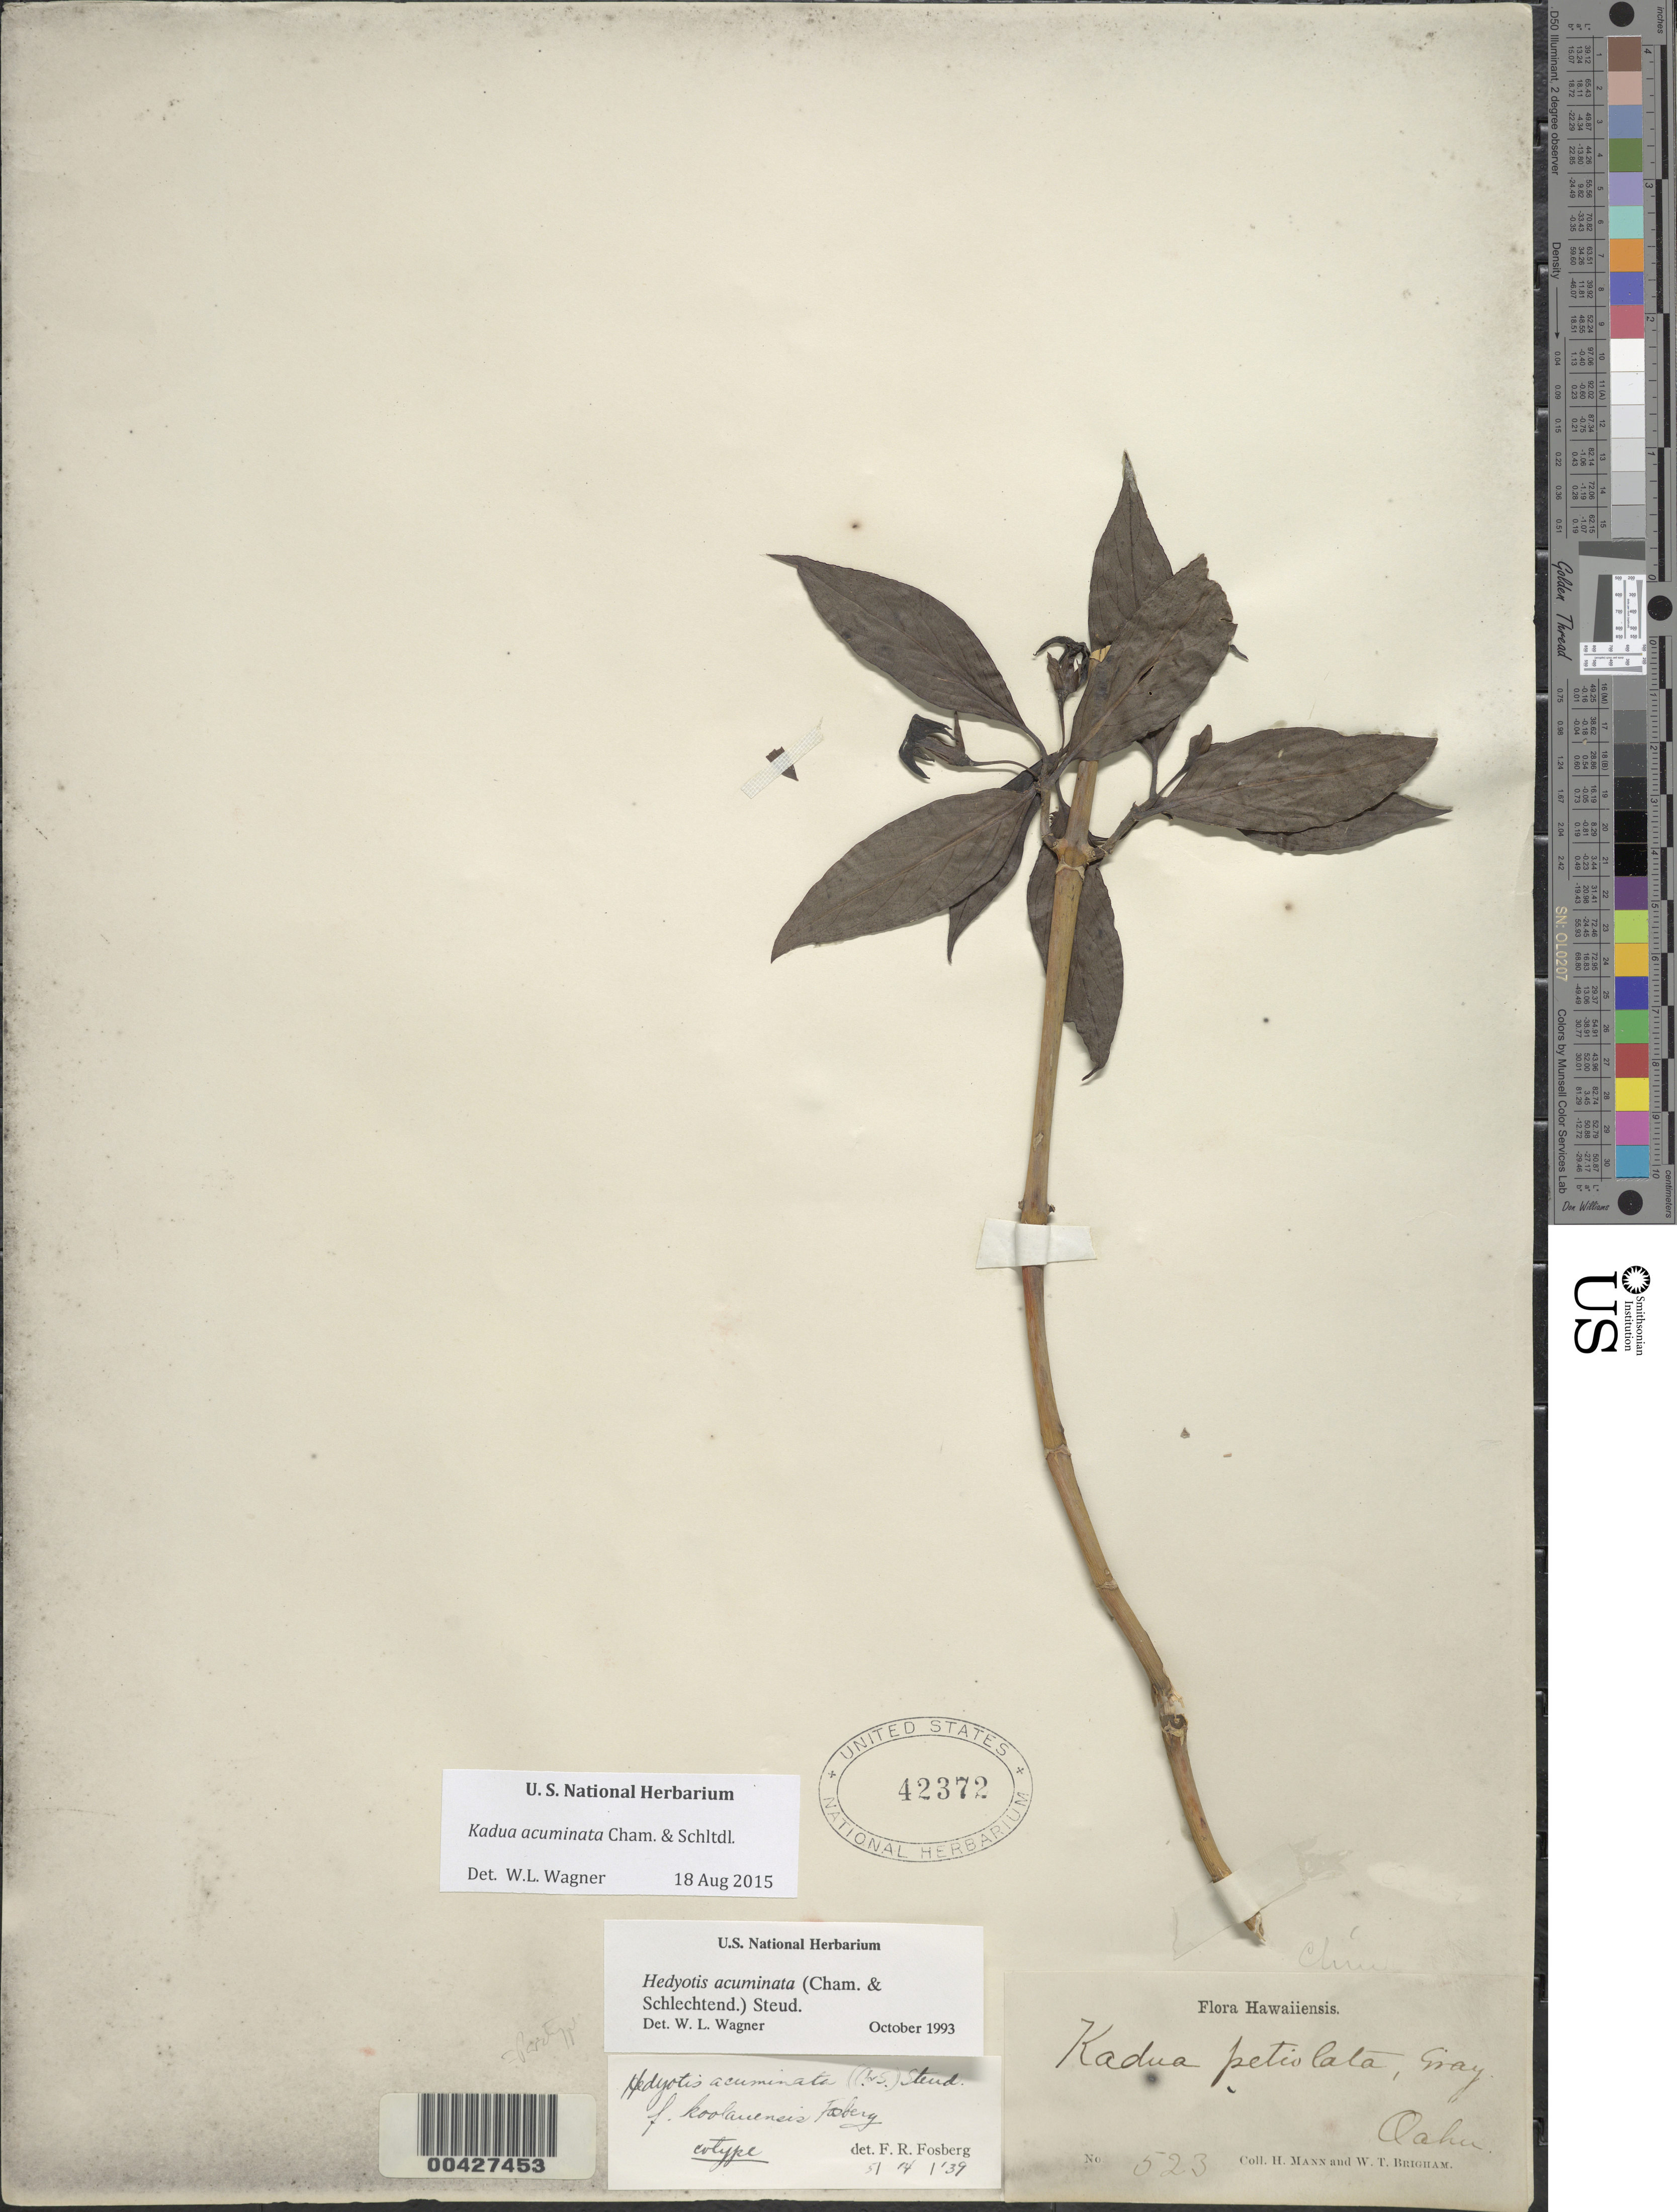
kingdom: Plantae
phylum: Tracheophyta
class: Magnoliopsida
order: Gentianales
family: Rubiaceae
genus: Kadua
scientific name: Kadua acuminata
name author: Cham. & Schltdl.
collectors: H. Mann & W. T. Brigham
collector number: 523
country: United States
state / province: Hawaii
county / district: Honolulu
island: Oahu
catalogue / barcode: US 42372